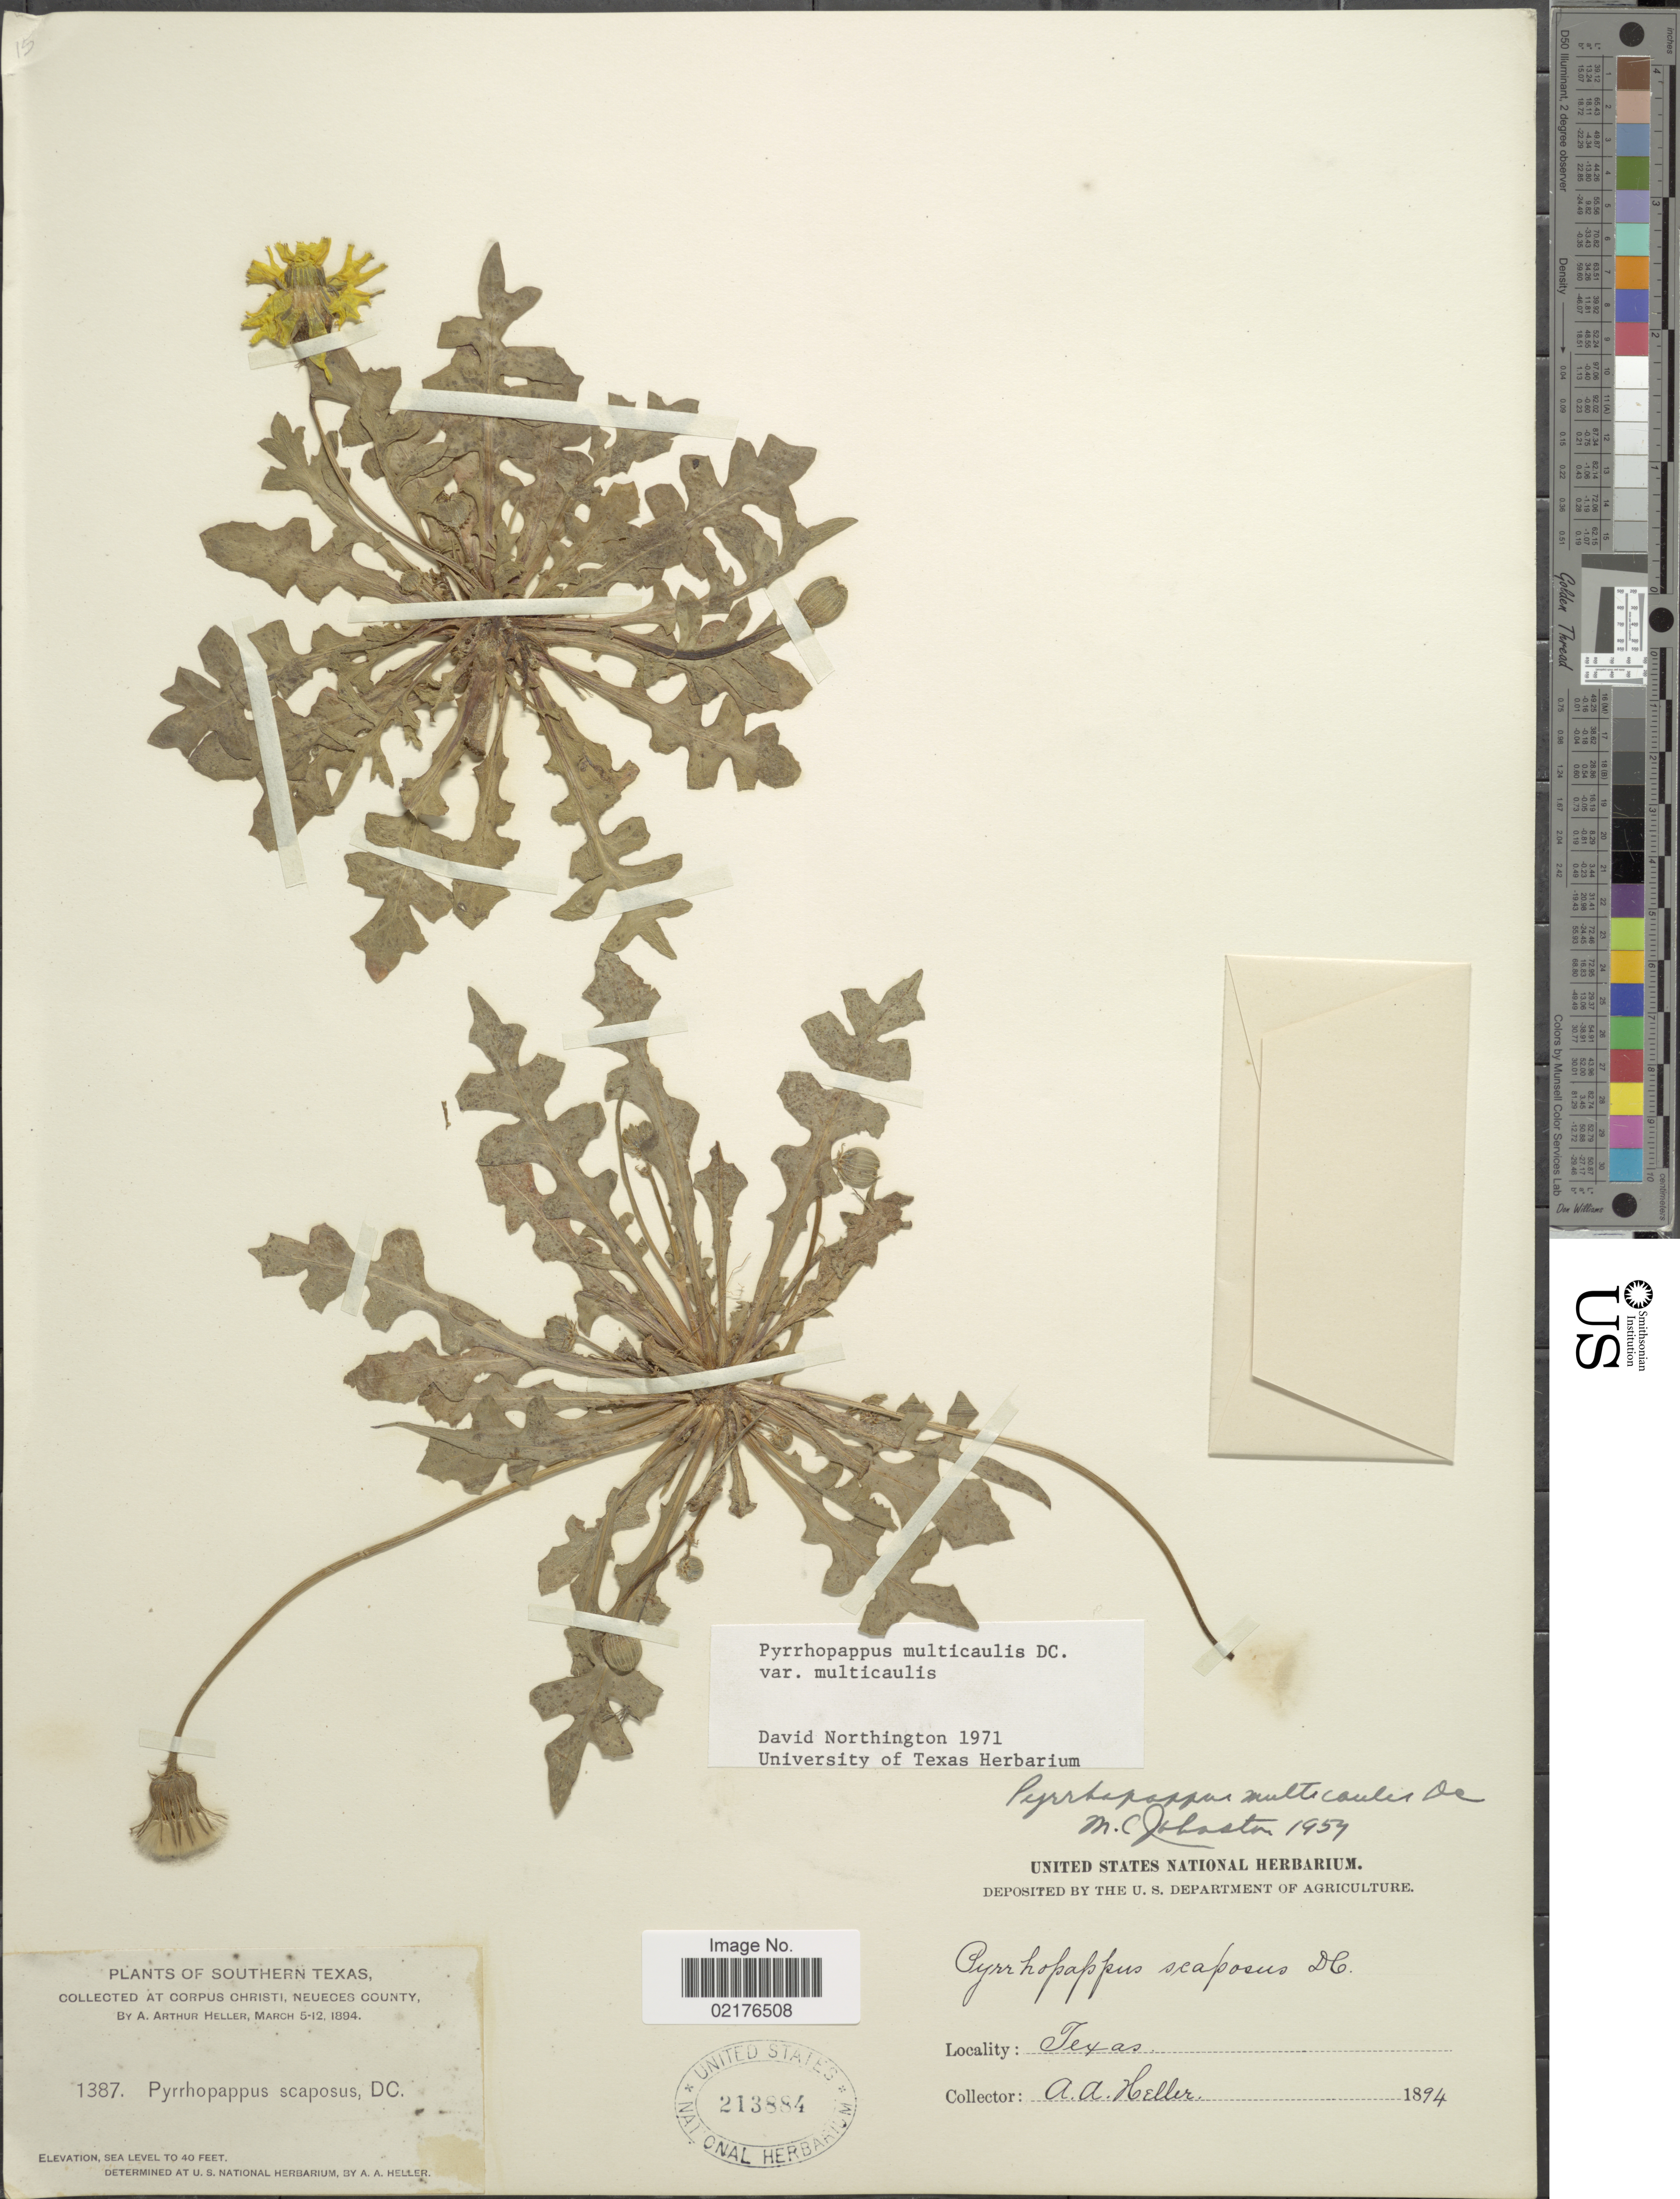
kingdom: Plantae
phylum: Tracheophyta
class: Magnoliopsida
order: Asterales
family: Asteraceae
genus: Pyrrhopappus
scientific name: Pyrrhopappus pauciflorus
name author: (D. Don) DC.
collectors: A. A. Heller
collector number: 1387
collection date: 1894-03-05/1894-03-12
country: United States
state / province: Texas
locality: Southern Texas, at Corpus Christi, Neueces County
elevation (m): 12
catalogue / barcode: US 213884